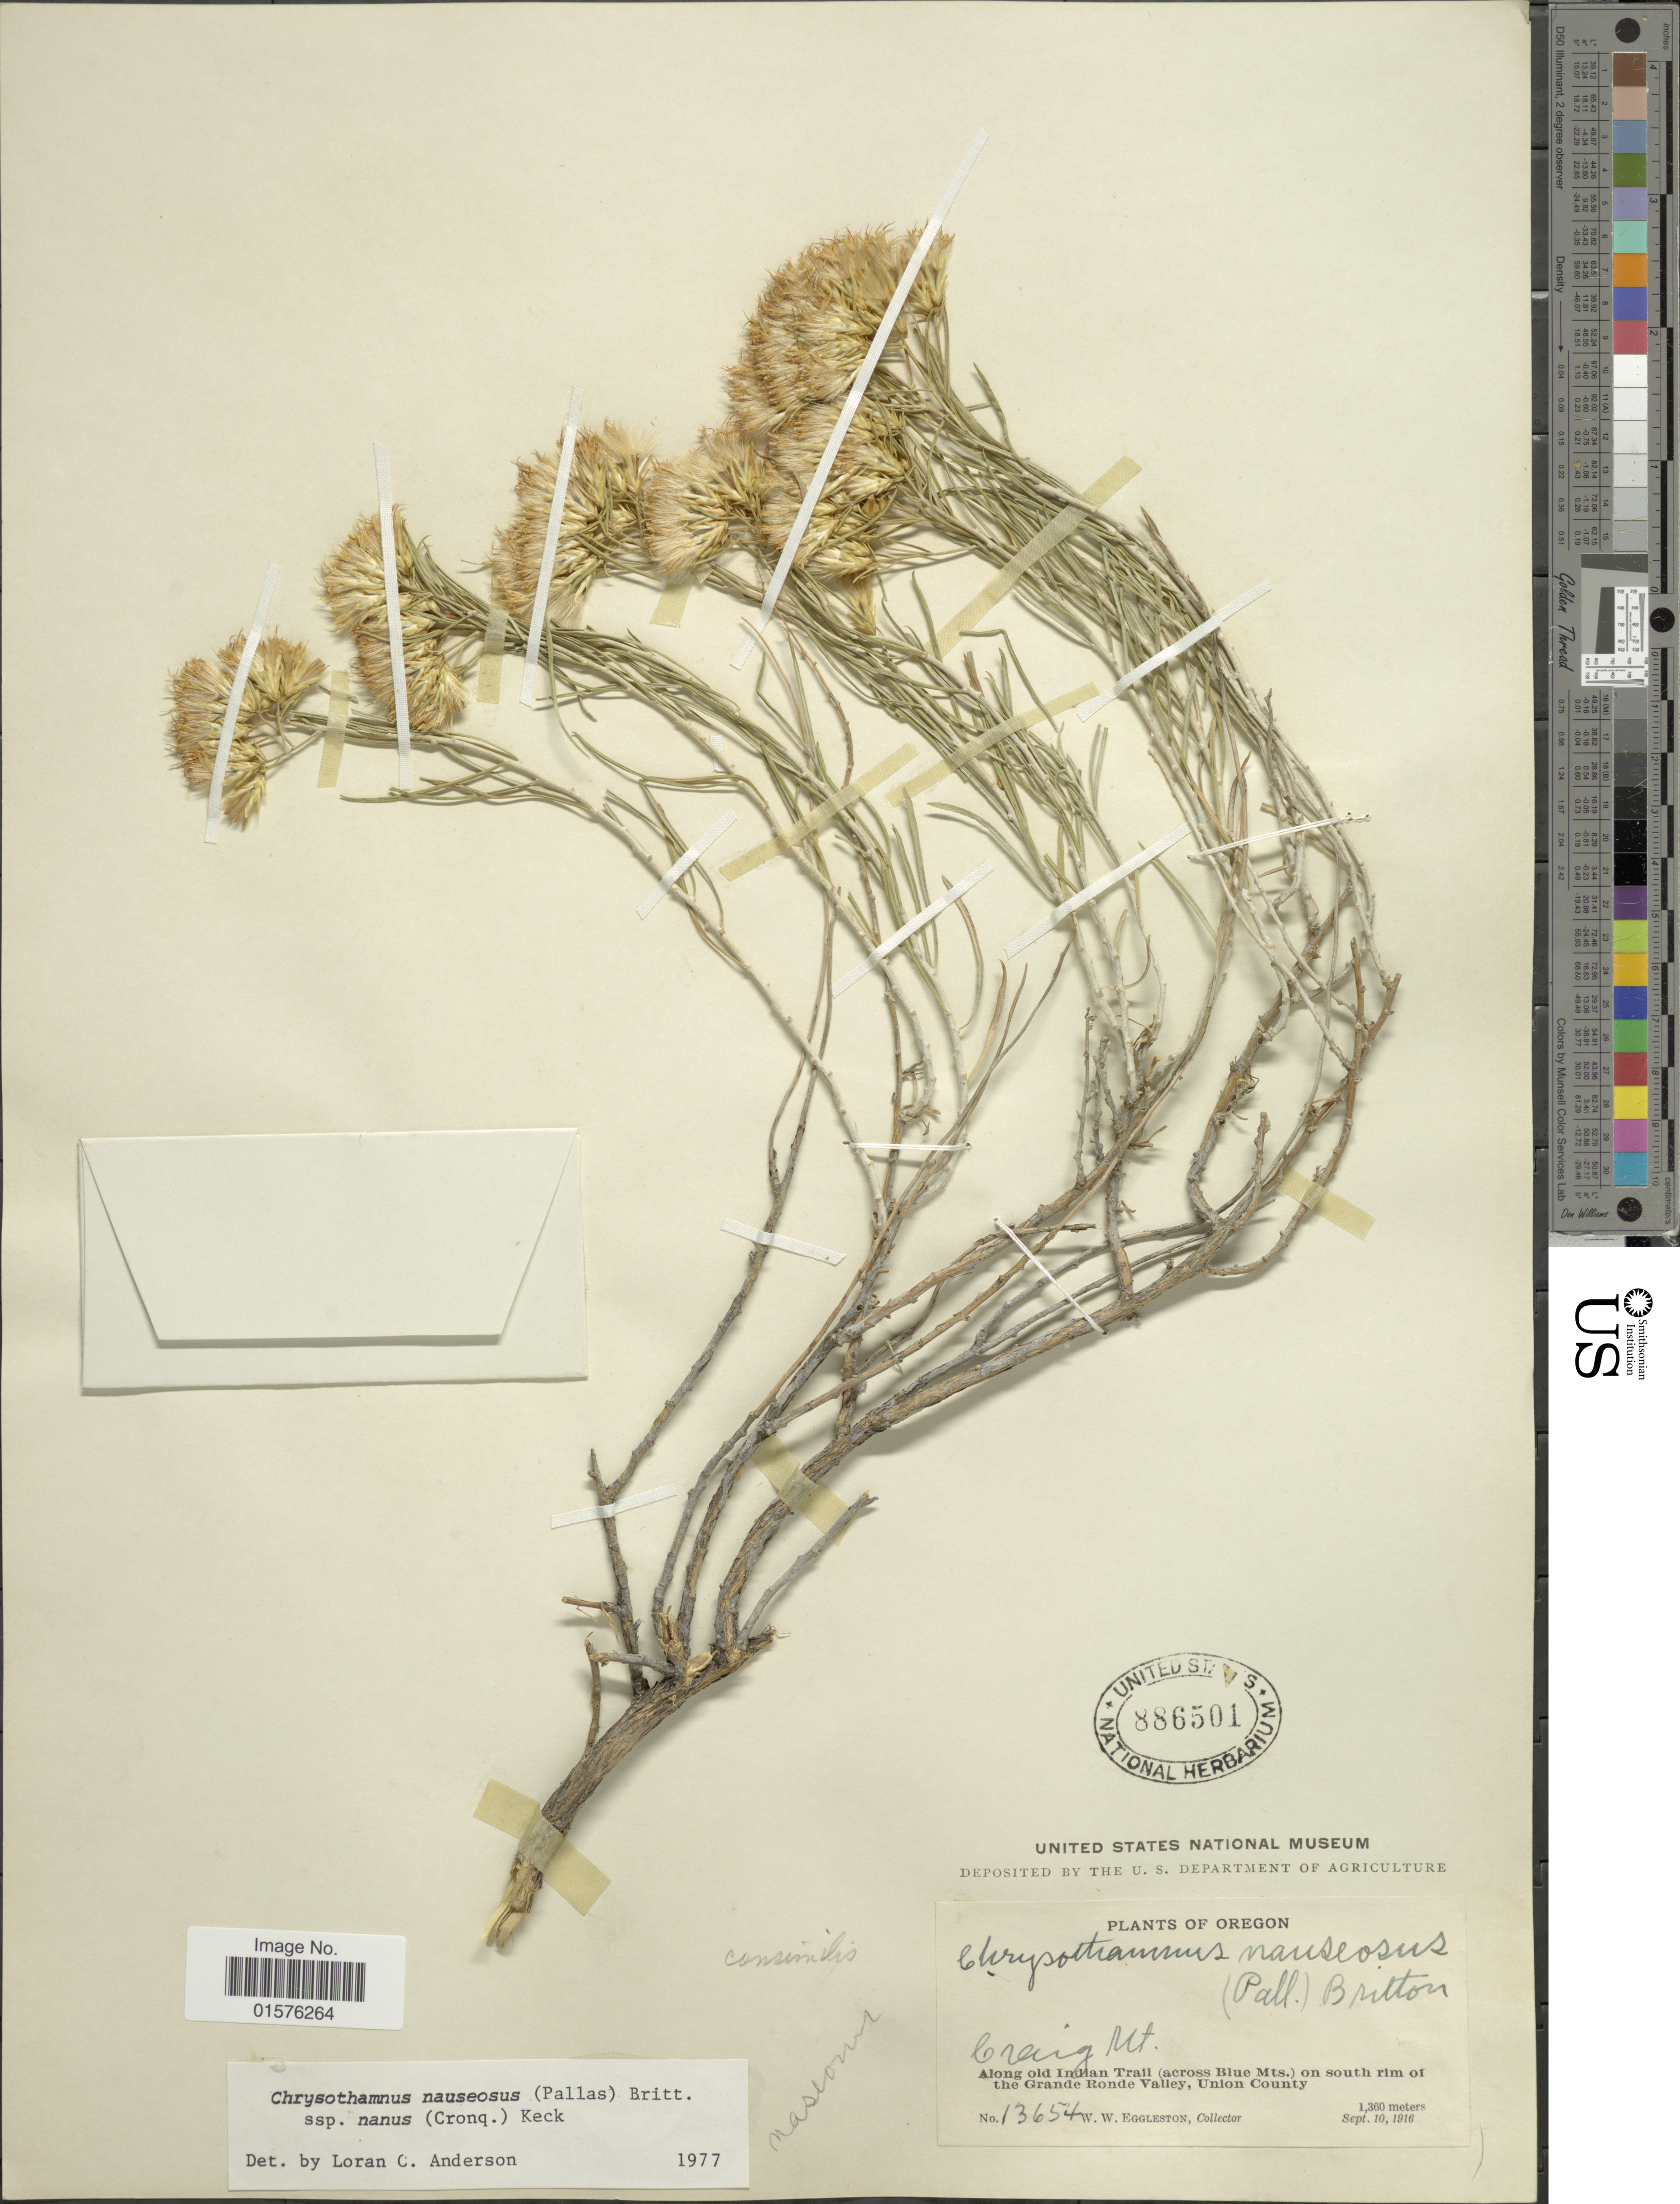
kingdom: Plantae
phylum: Tracheophyta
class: Magnoliopsida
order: Asterales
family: Asteraceae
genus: Ericameria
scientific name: Ericameria nauseosa var. nana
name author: (Cronq.) G.L. Nesom & G.I. Baird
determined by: Urbatsch, Lowell E., Curator (LSU), Louisiana State University (UNITED STATES)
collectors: W. W. Eggleston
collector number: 13654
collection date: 1916-09-10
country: United States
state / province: Oregon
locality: Craig Mt. along Old Indian Trail (across Blue Mts.0 on south rim of the Grande Ronde Valley, Union County.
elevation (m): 1360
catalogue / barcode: US 886501